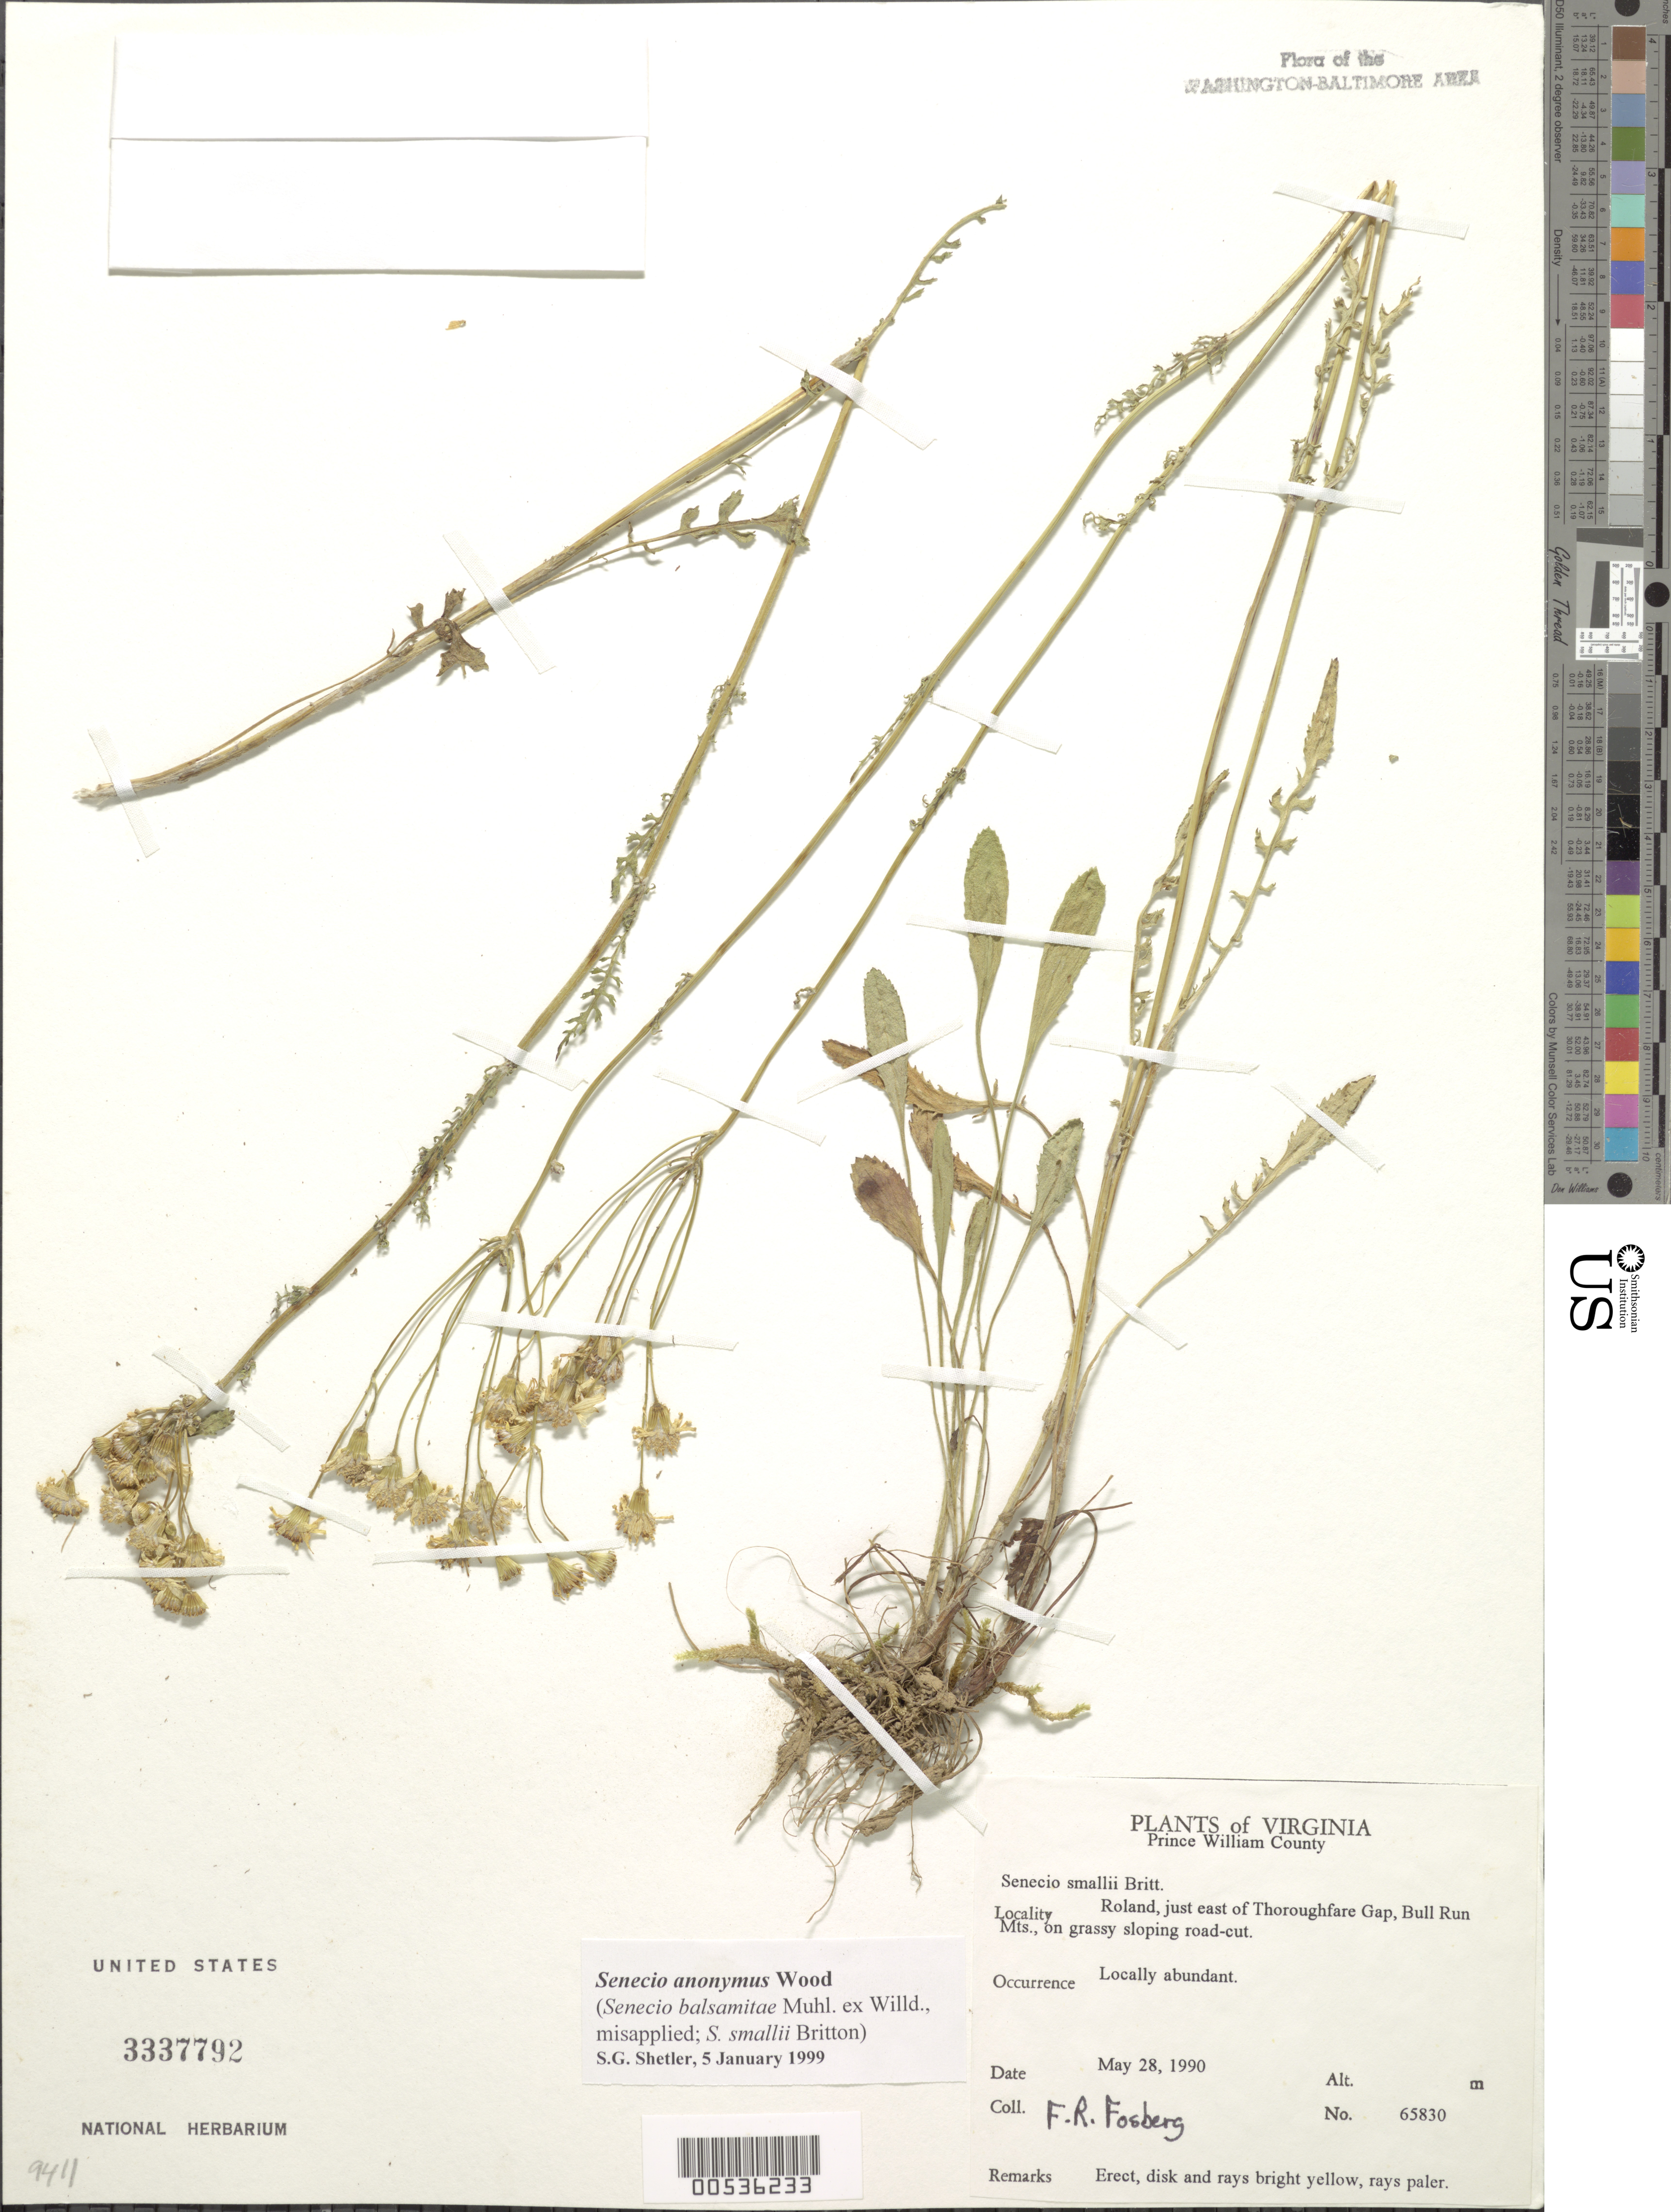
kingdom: Plantae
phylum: Tracheophyta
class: Magnoliopsida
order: Asterales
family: Asteraceae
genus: Packera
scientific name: Packera anonyma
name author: (Alph. Wood) W.A. Weber & Á. Löve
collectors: F. R. Fosberg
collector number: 65830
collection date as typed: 28 May 1990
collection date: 1990-05-28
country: United States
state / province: Virginia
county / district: Prince William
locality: Roland, E of Thorofare Gap Bull Run Mts.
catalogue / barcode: US 3337792